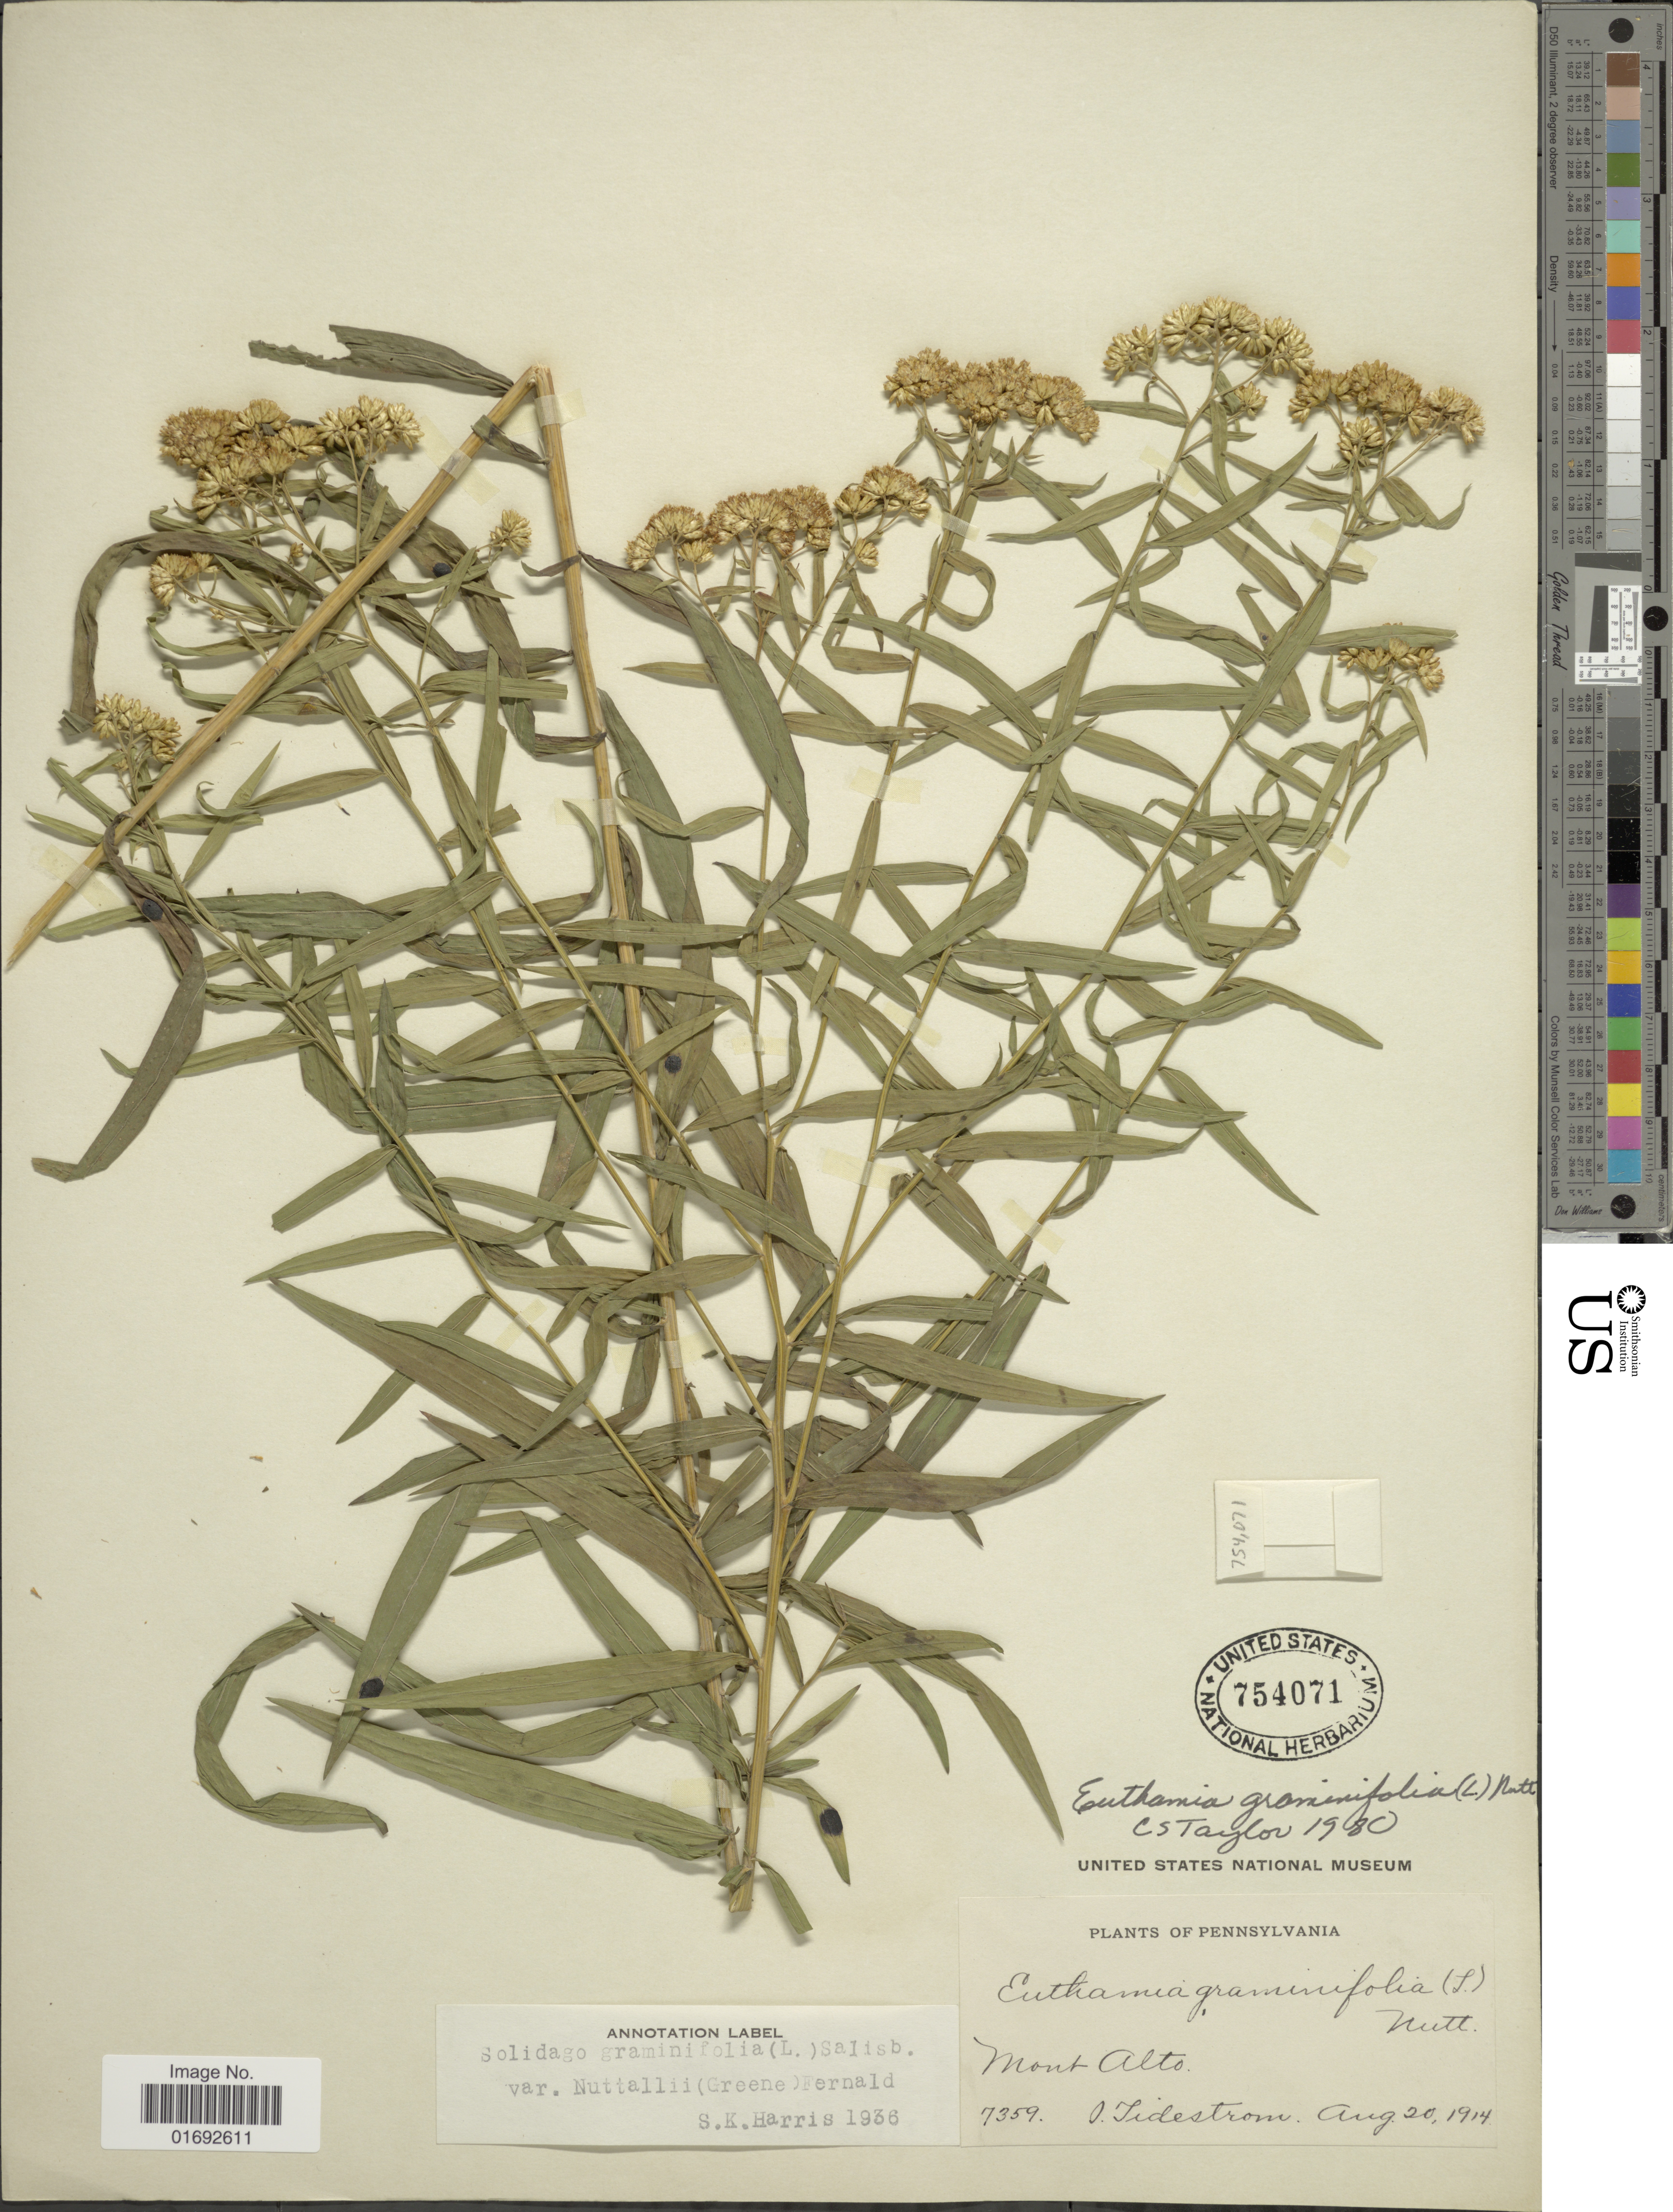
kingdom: Plantae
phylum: Tracheophyta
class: Magnoliopsida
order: Asterales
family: Asteraceae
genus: Euthamia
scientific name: Euthamia graminifolia var. nuttalii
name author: (S.W. Greene) W. Stone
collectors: O. Tidestrom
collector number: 7359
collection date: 1914-08-20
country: United States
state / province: Pennsylvania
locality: Mont Alto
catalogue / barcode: US 754071